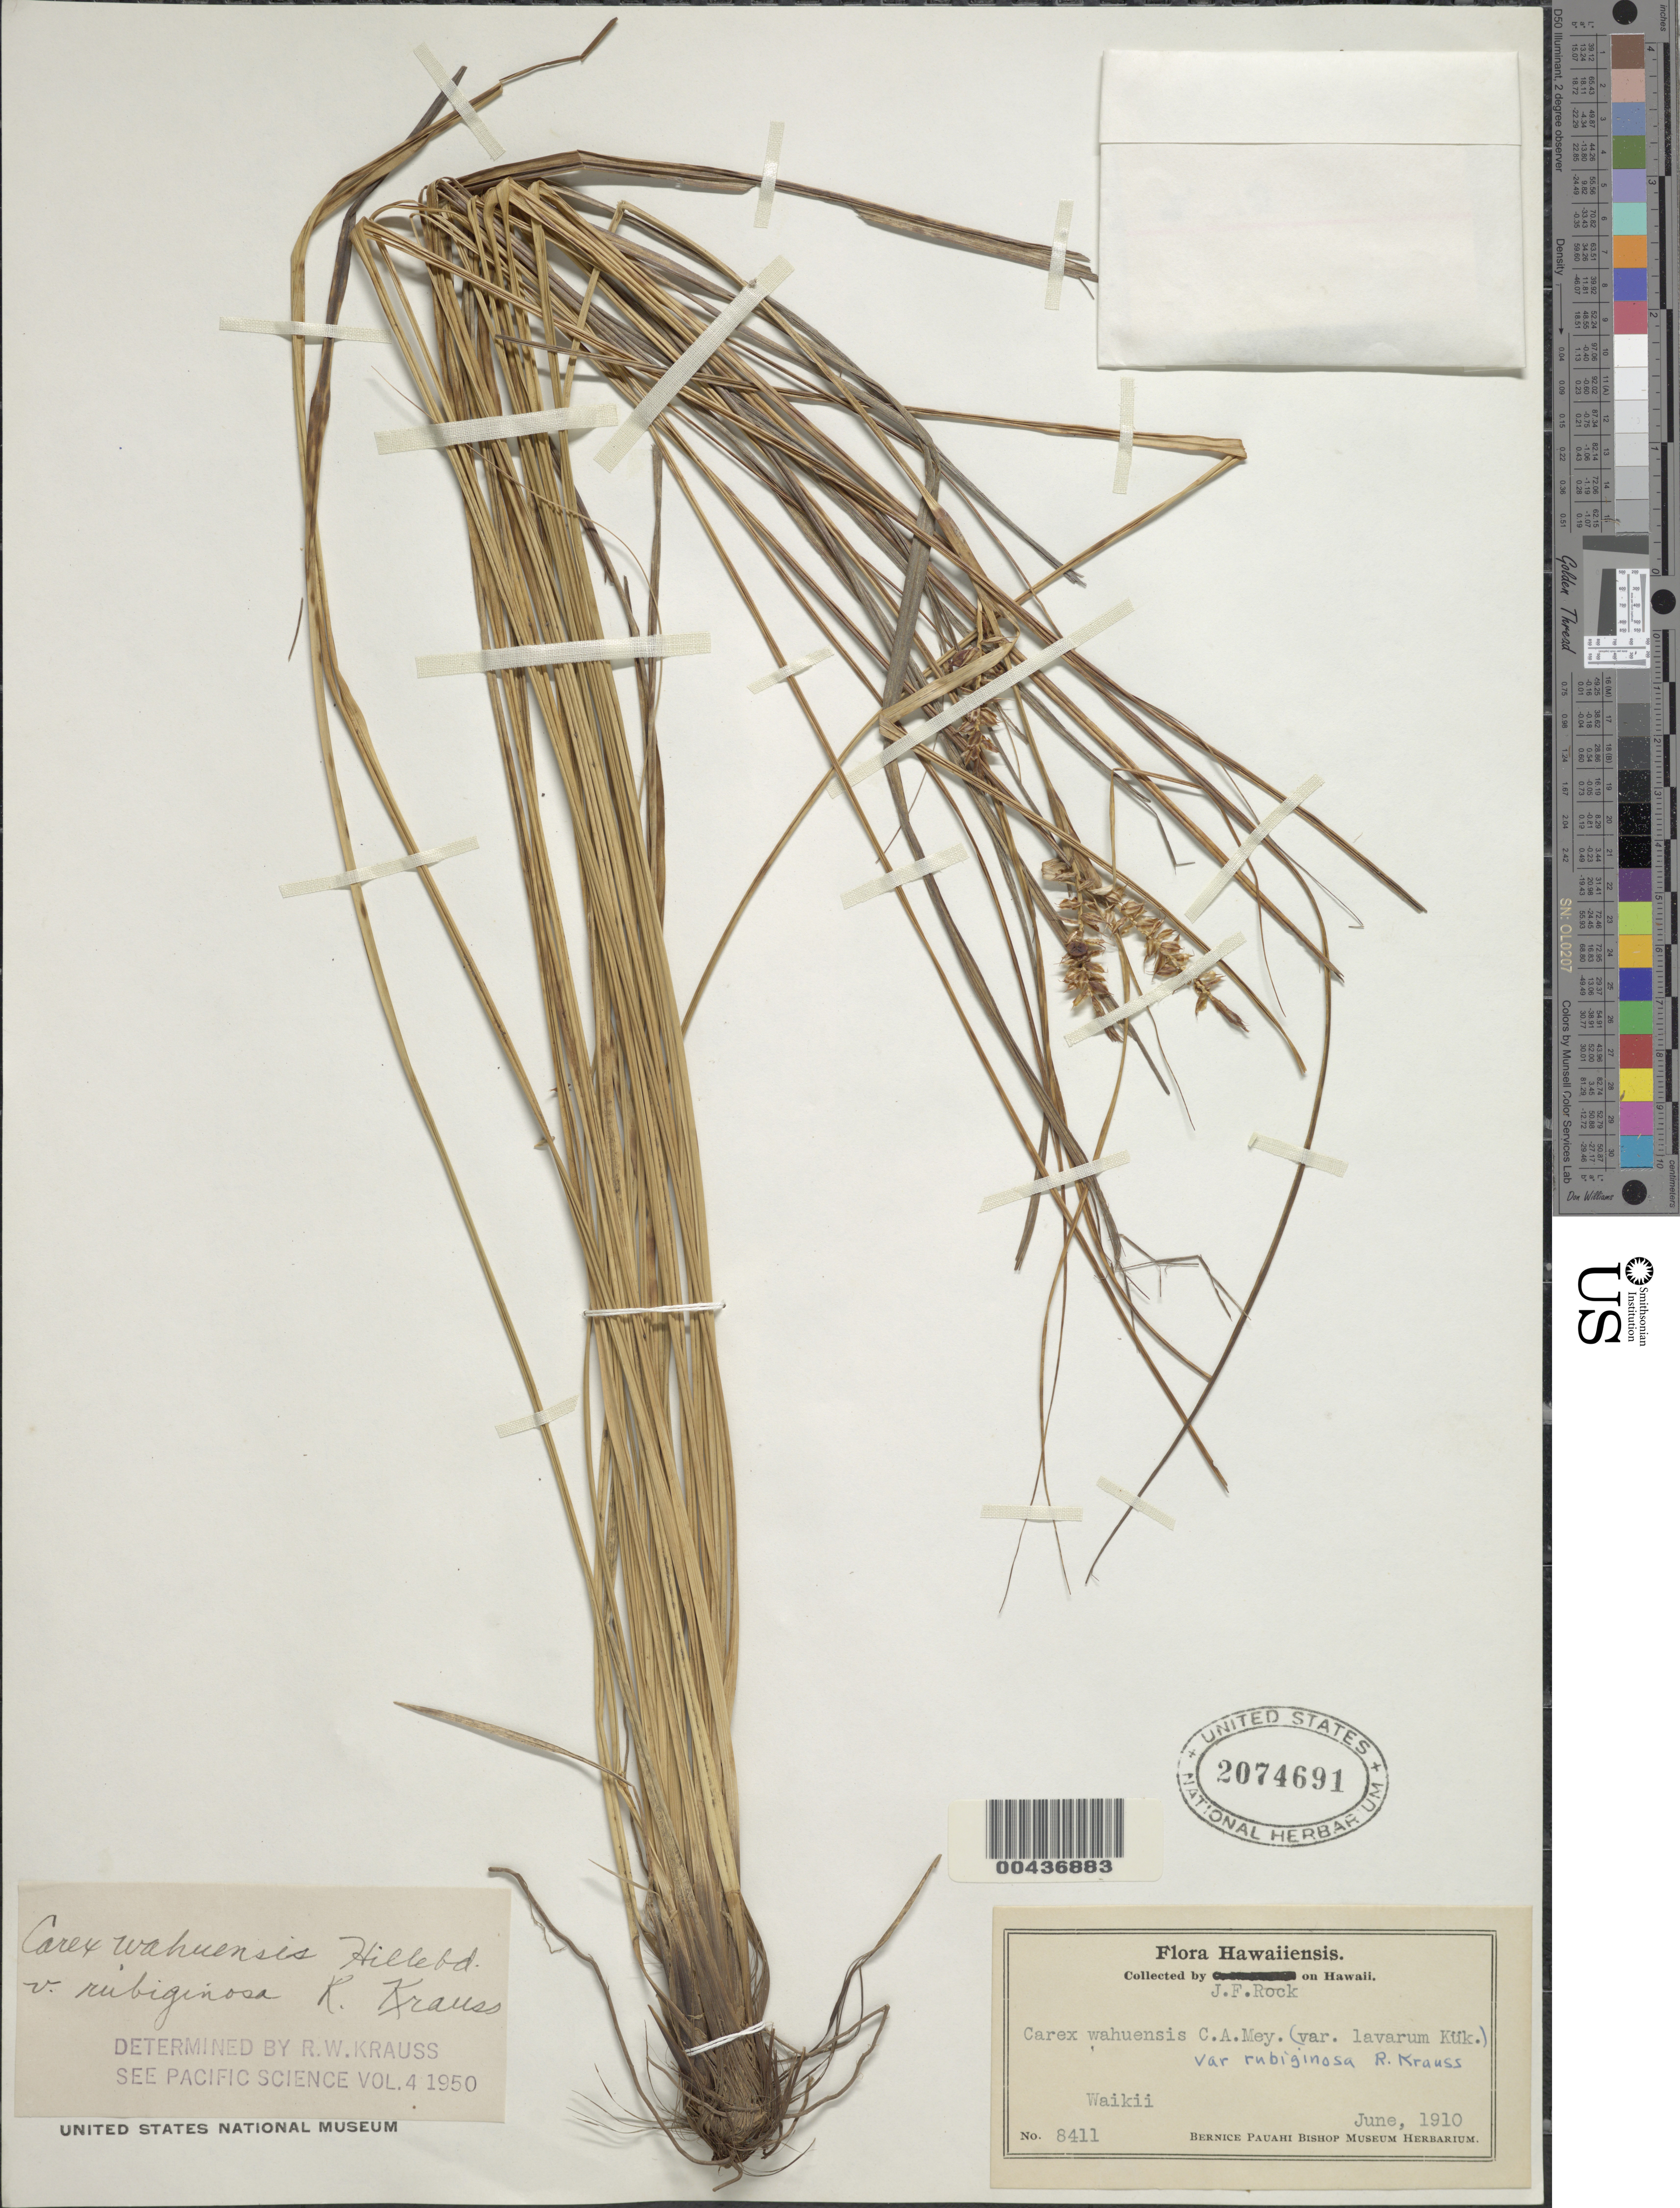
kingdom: Plantae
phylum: Tracheophyta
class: Liliopsida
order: Poales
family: Cyperaceae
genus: Carex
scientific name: Carex wahuensis subsp. rubiginosa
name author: (R.W. Krauss) T. Koyama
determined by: Krauss, R. W.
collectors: J. F. Rock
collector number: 8411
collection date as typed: Jun 1910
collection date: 1910-06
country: United States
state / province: Hawaii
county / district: Hawaii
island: Hawaii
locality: Waikii.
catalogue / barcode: US 2074691